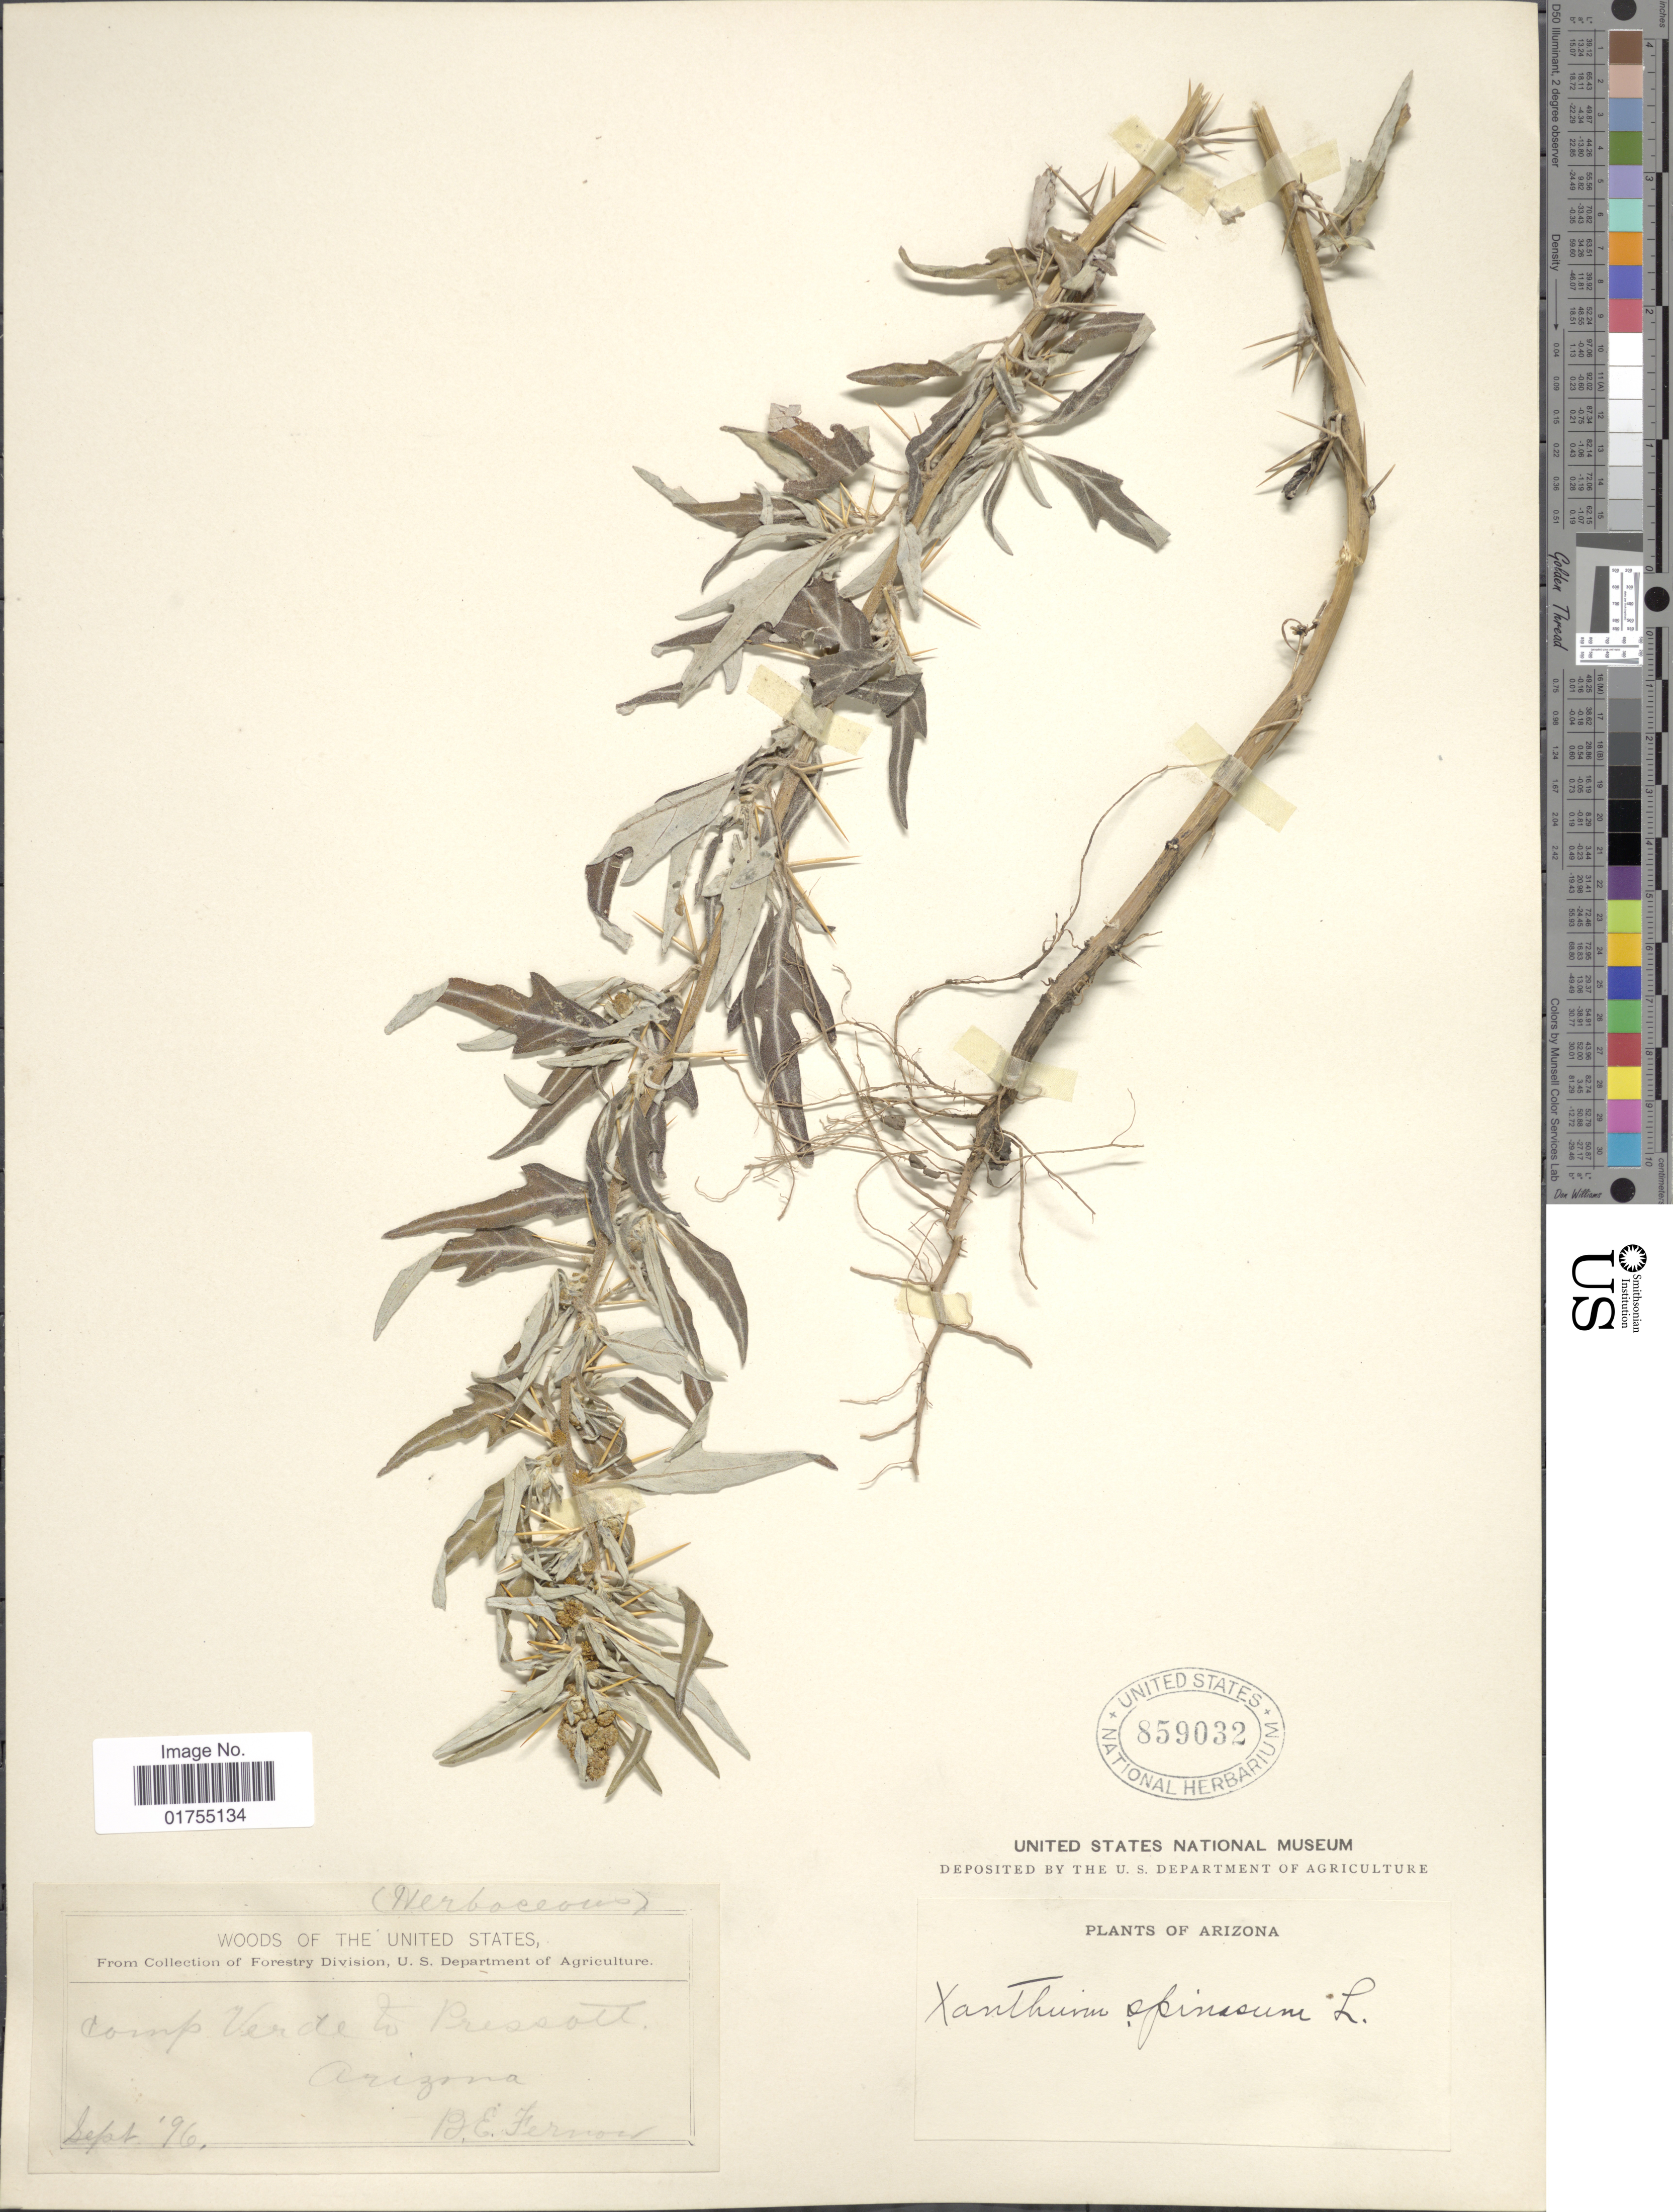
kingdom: Plantae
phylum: Tracheophyta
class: Magnoliopsida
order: Asterales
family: Asteraceae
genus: Xanthium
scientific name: Xanthium spinosum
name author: L.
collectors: B. Fernow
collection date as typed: Transcribed d/m/y: /9/96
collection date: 1896-09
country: United States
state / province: Arizona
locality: Camp Verde to Prescott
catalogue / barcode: US 859032